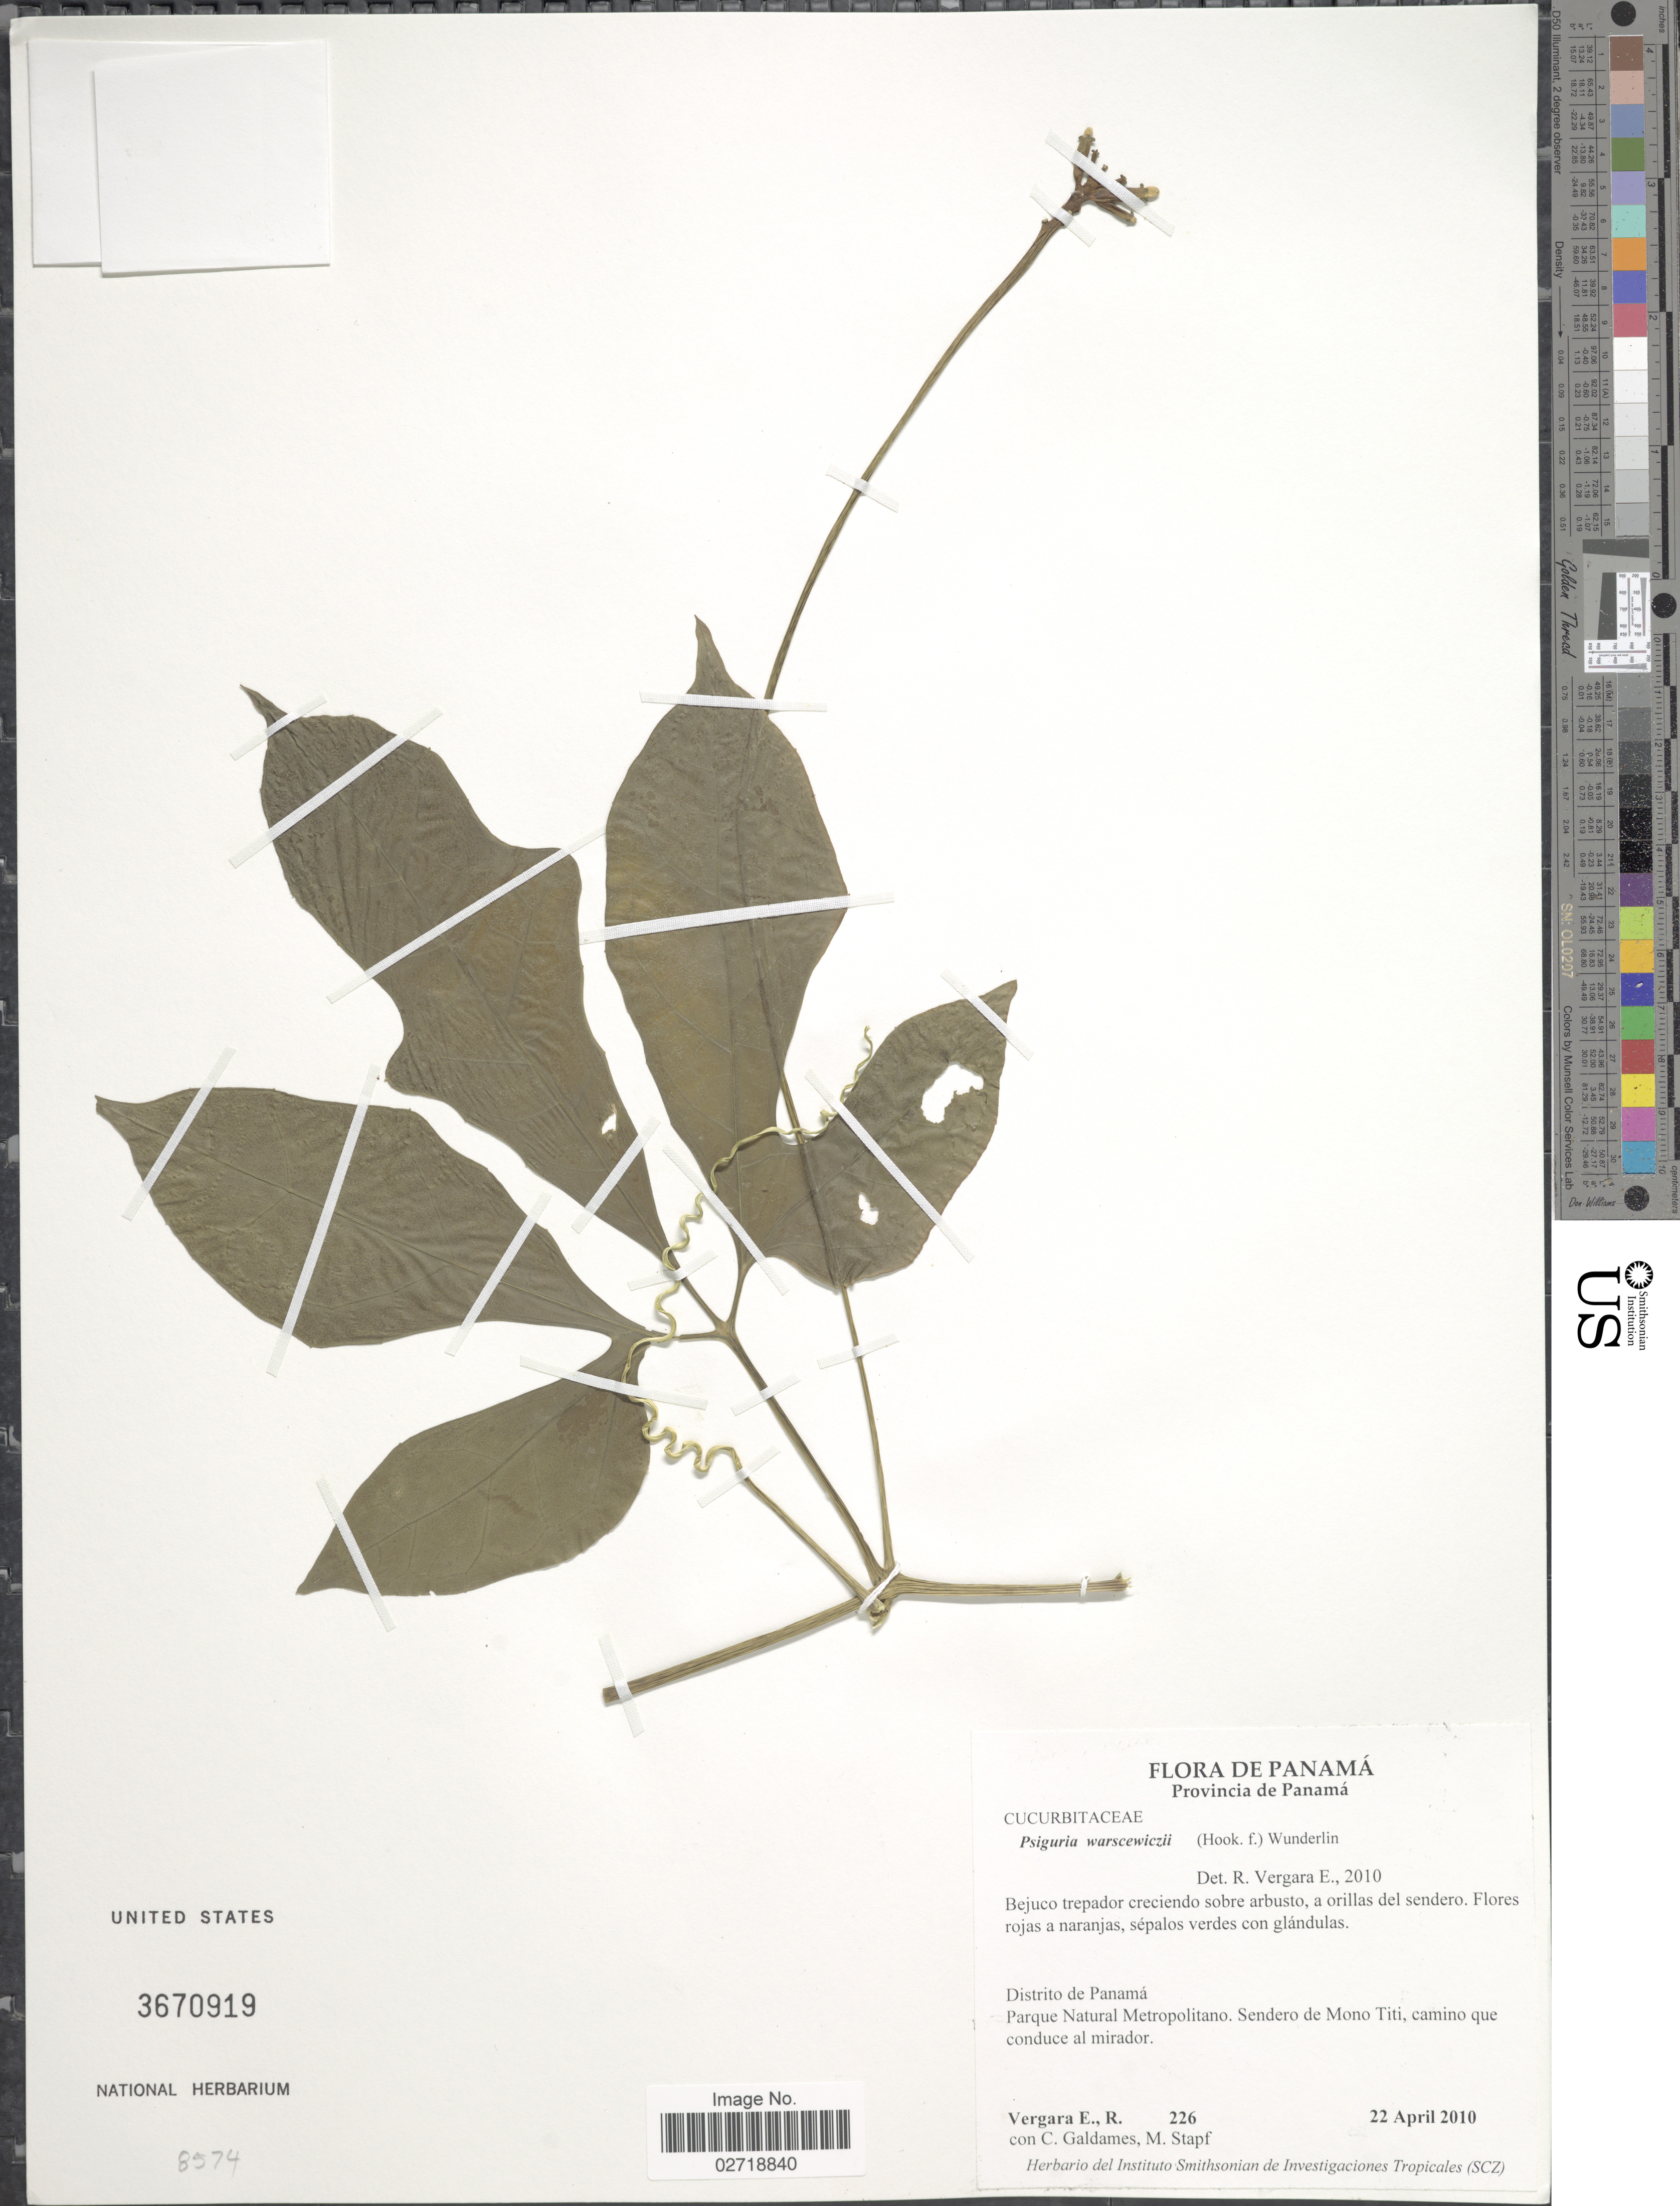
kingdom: Plantae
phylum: Tracheophyta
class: Magnoliopsida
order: Cucurbitales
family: Cucurbitaceae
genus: Psiguria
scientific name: Psiguria warscewiczii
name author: (Hook. f.) Wunderlin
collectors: R. Vergara E., C. Galdames & M. Stapf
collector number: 226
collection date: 2010-04-22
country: Panama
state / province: Panamá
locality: Distrito de Panama. Parque Nacional Metropolitano. Sendero de Mono Titi, camino que conduce al mirador.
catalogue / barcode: US 3670919